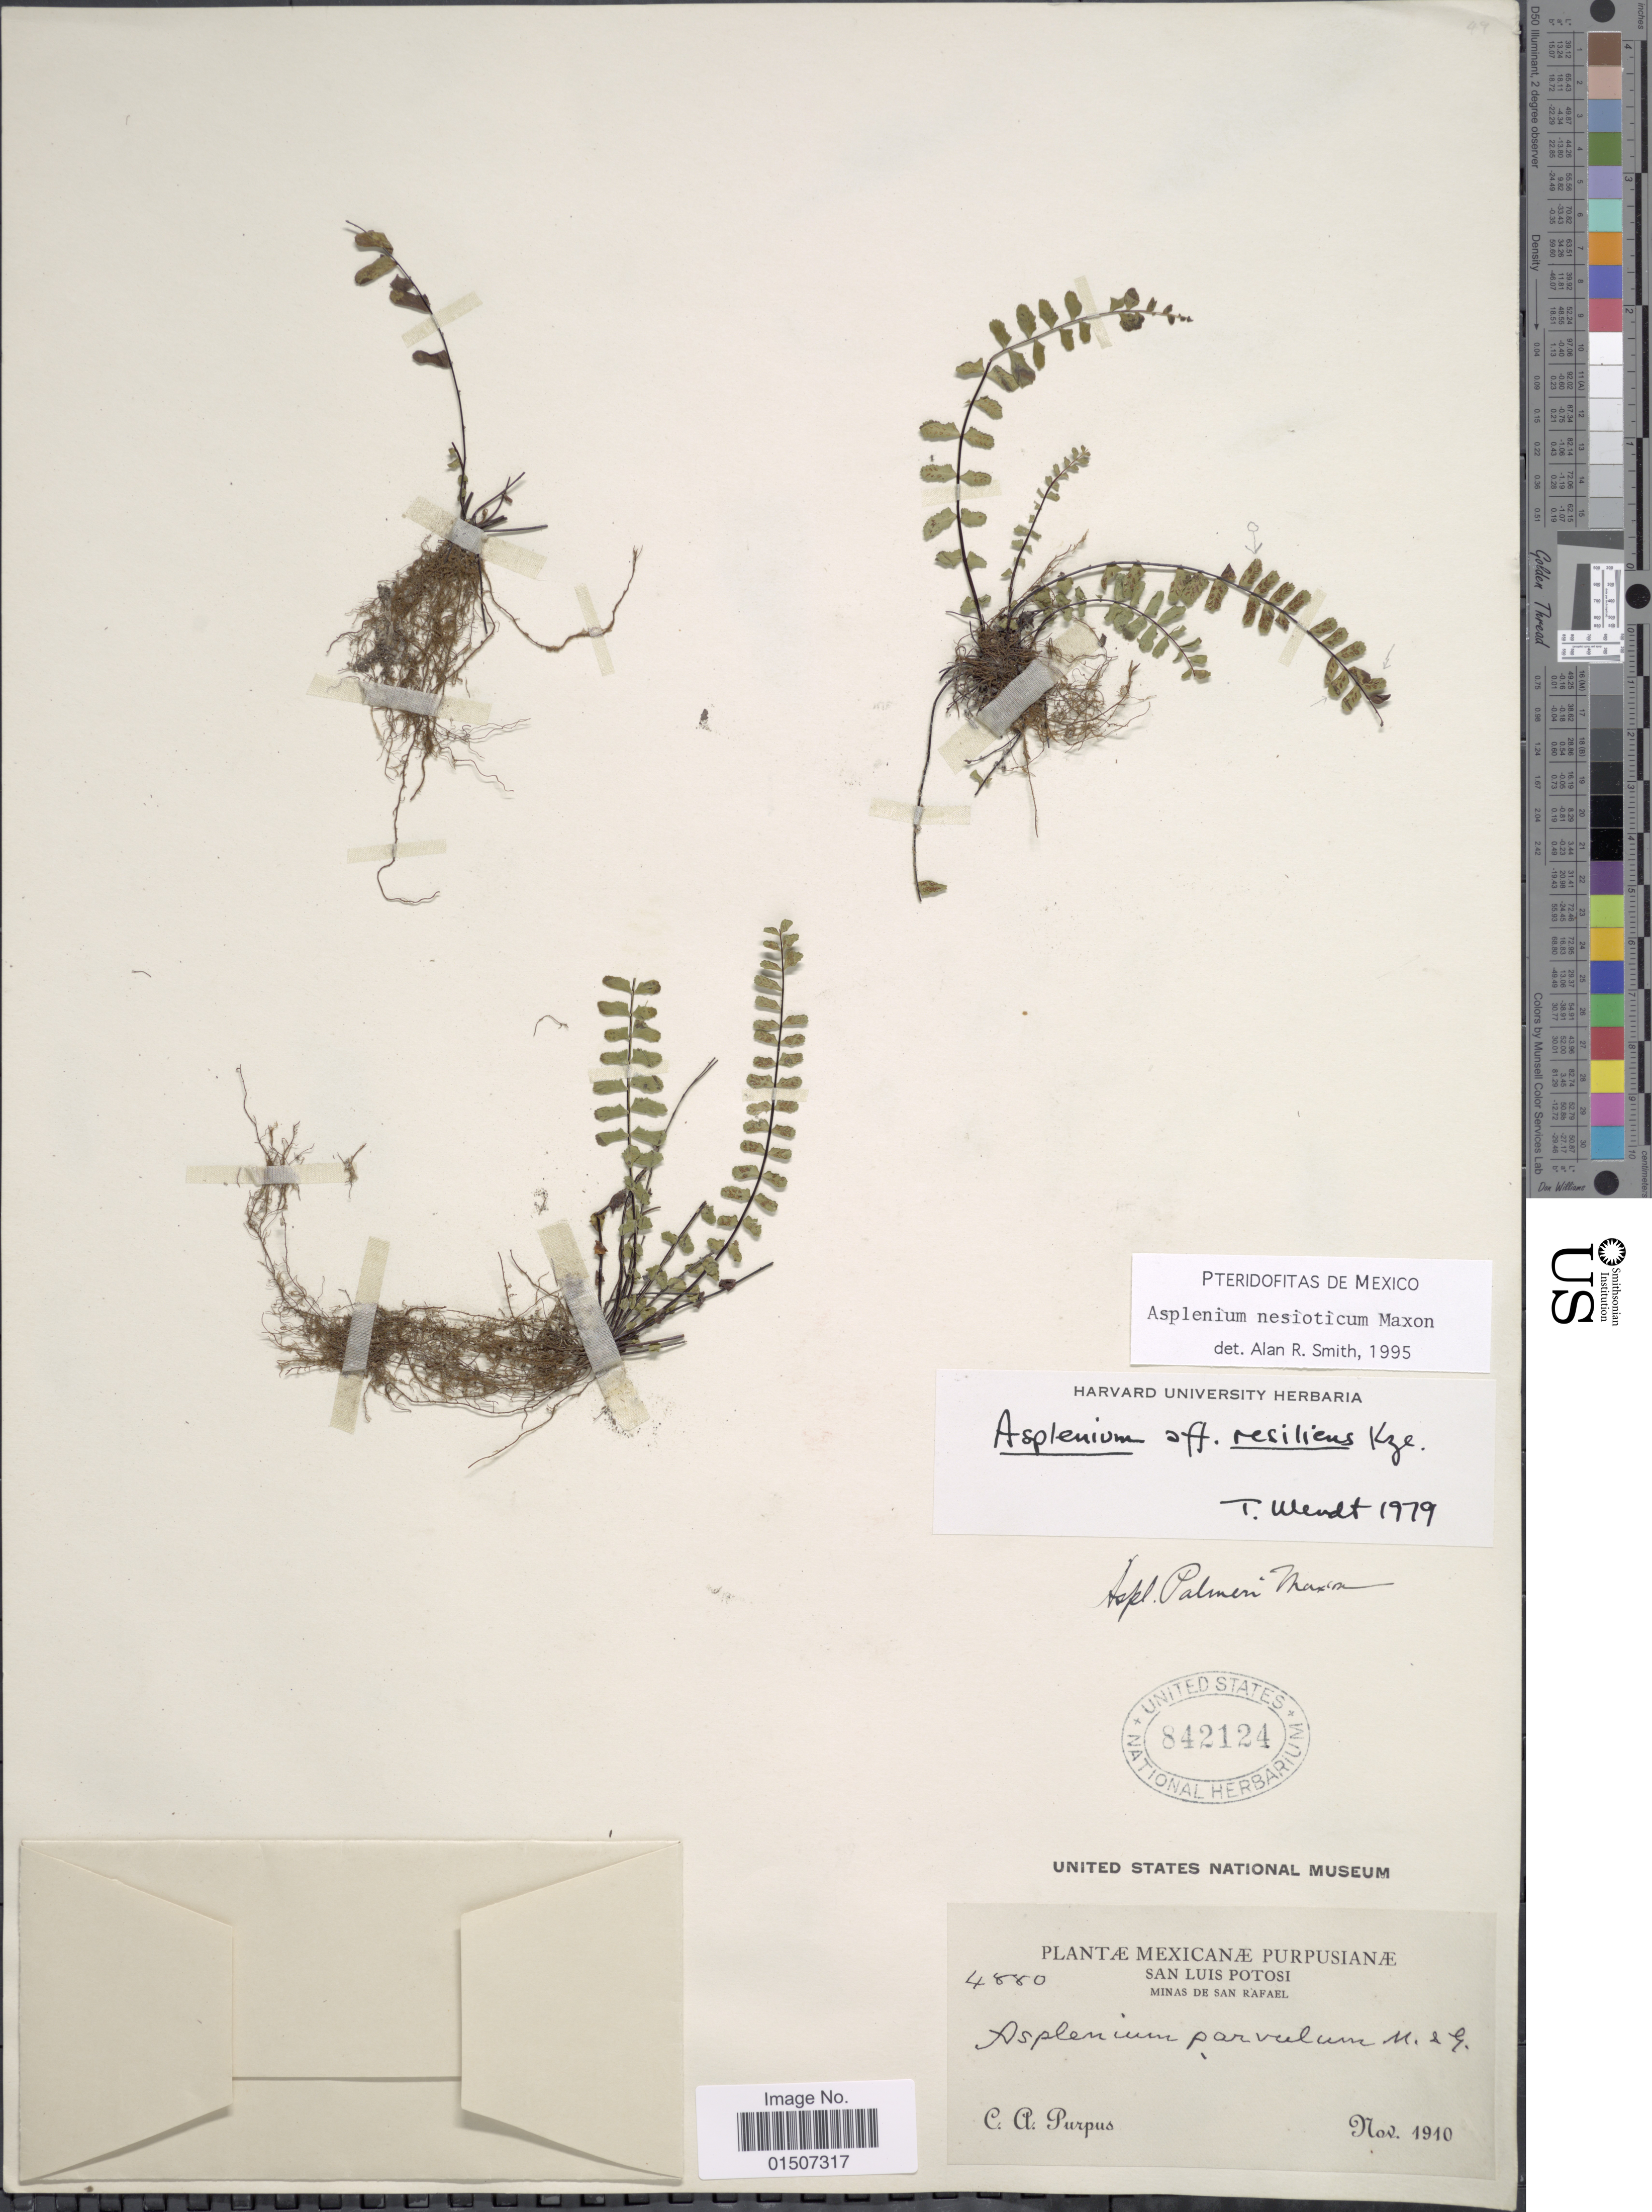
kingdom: Plantae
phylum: Tracheophyta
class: Polypodiopsida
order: Polypodiales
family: Aspleniaceae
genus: Asplenium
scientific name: Asplenium nesioticum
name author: Maxon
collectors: C. A. Purpus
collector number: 4880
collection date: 1910-11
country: Mexico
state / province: San Luis Potosí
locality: Minas de San Rafael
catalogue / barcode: US 842124